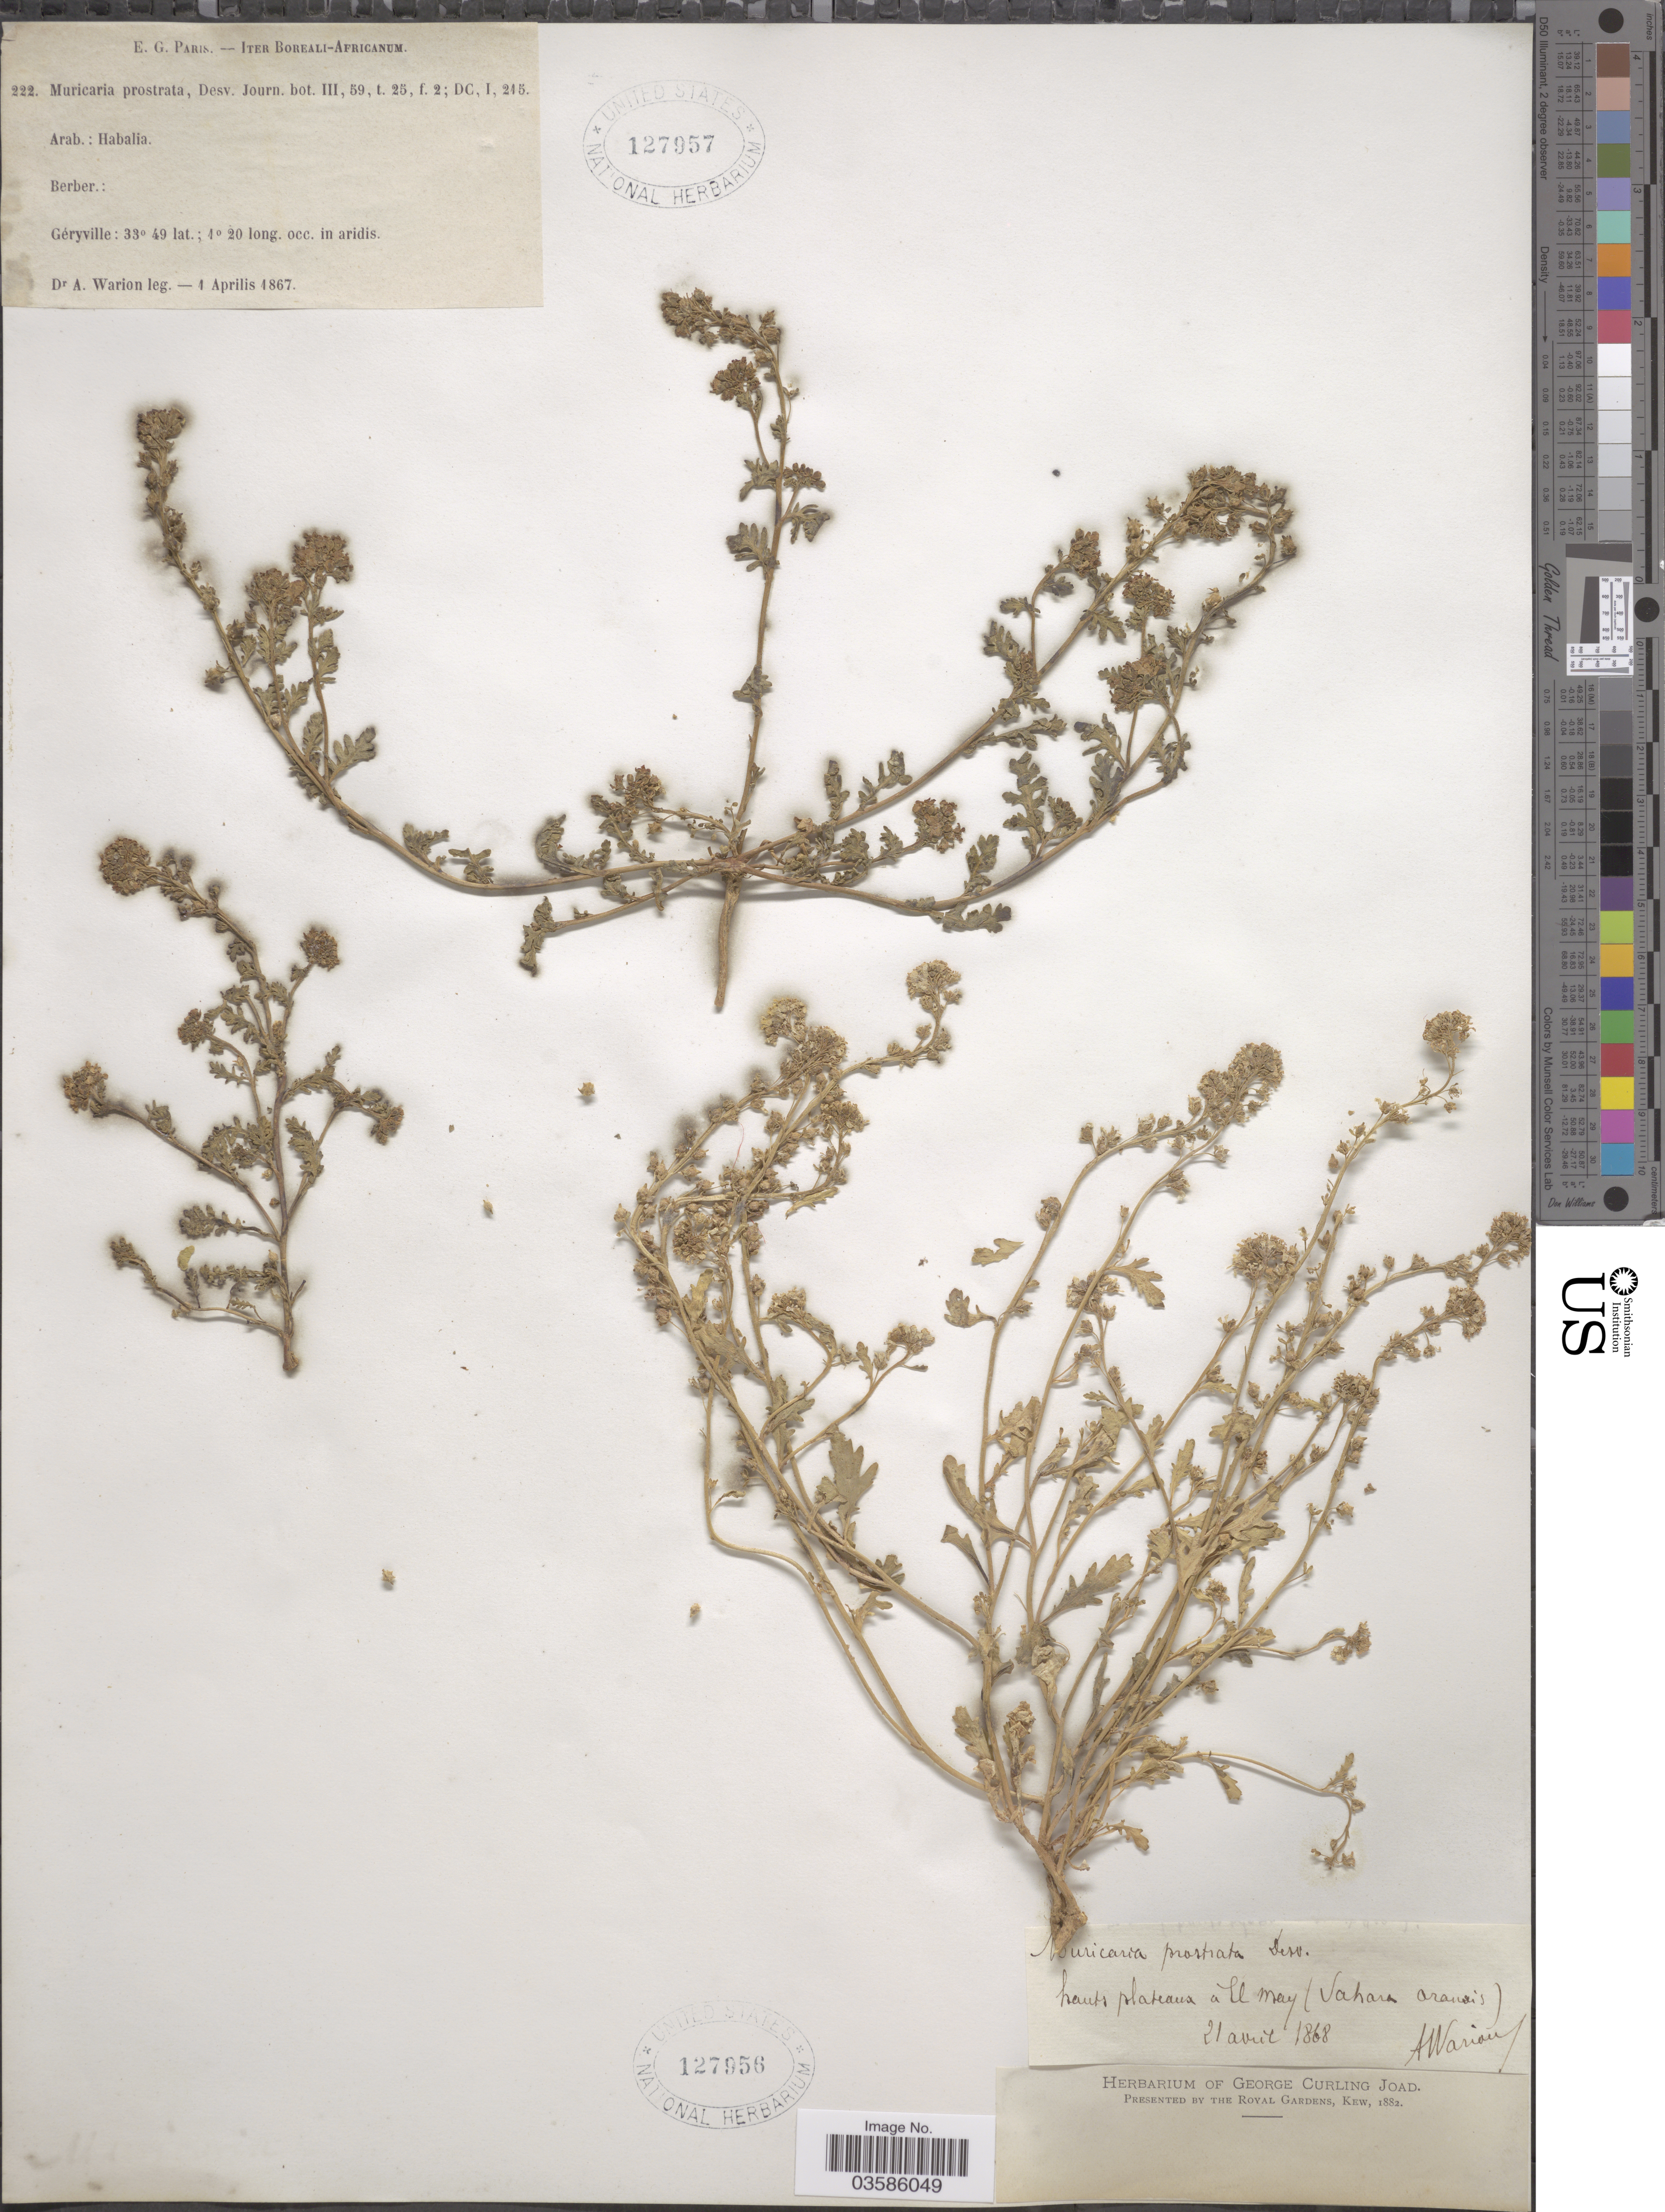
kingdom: Plantae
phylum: Tracheophyta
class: Magnoliopsida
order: Brassicales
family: Brassicaceae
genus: Muricaria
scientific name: Muricaria prostrata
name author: (Desf.) Desv.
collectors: A. Warion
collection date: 1868-04-21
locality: Hauts plateaux a El May (Sahara arenosis).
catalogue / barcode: US 127956